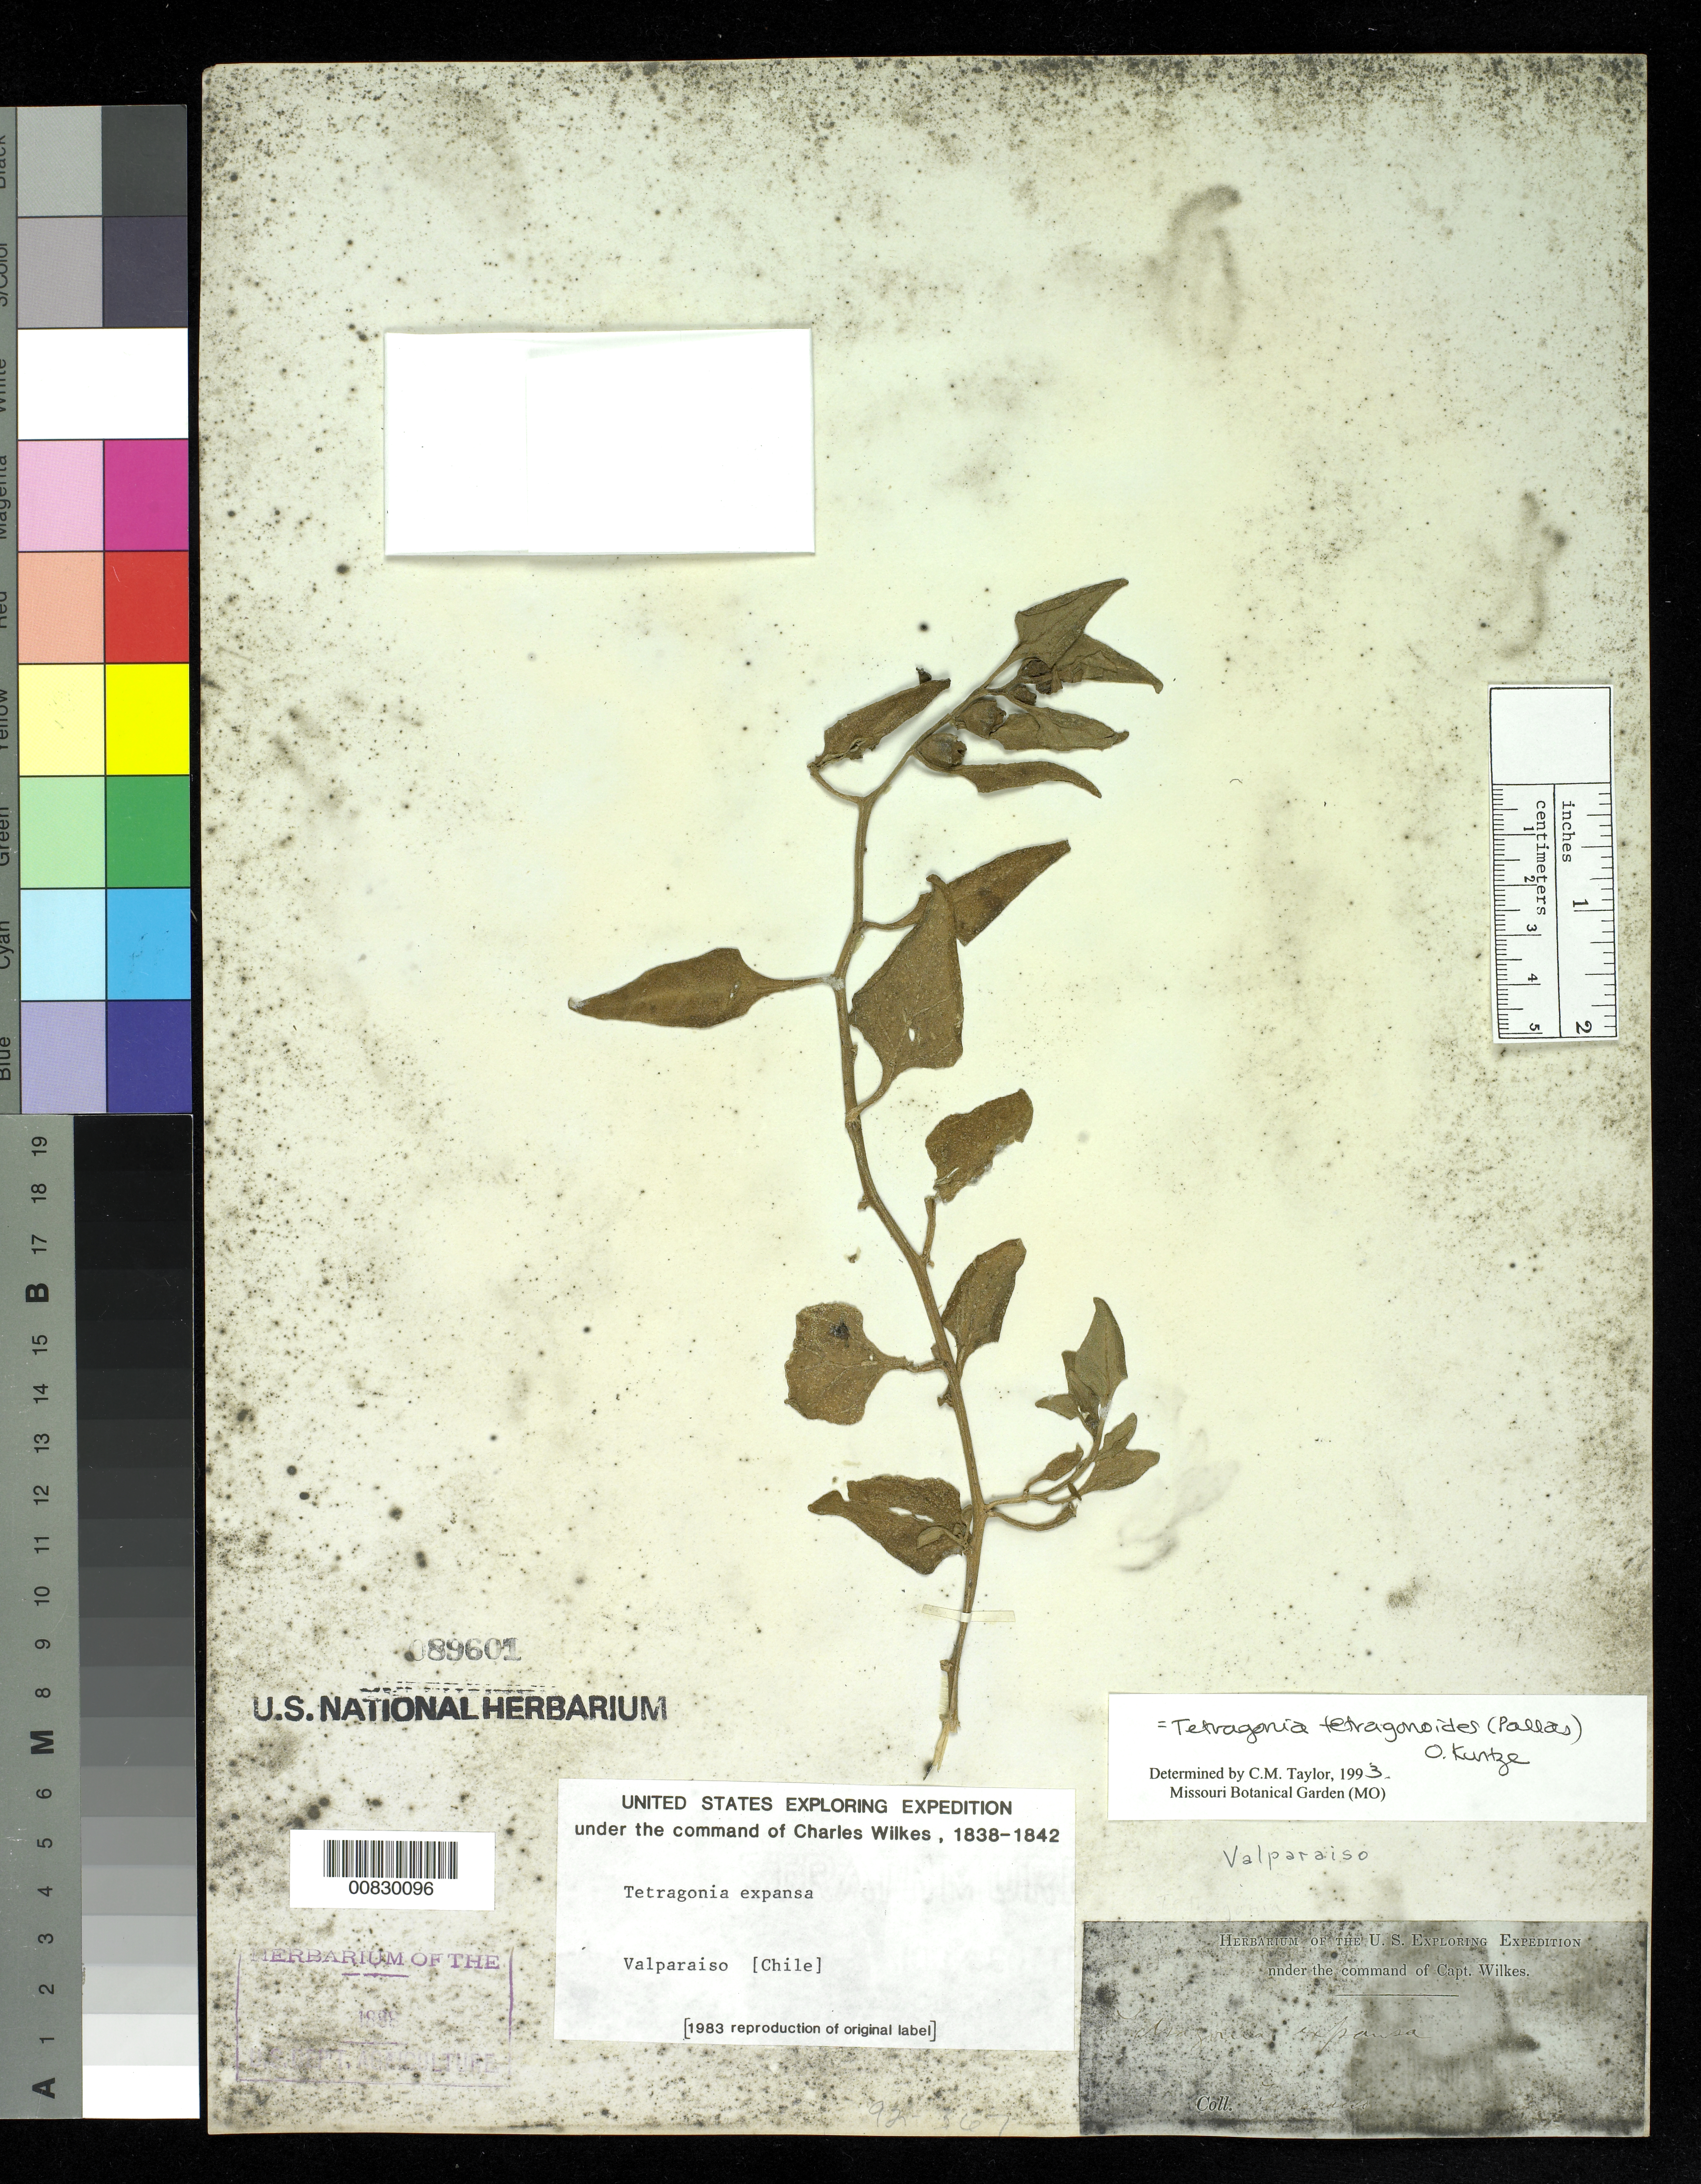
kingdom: Plantae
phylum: Tracheophyta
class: Magnoliopsida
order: Caryophyllales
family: Aizoaceae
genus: Tetragonia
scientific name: Tetragonia tetragonoides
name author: (Pall.) Kuntze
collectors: Wilkes Explor. Exped.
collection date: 1838/1842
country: Chile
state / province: Valparaíso (V)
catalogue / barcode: US 89601